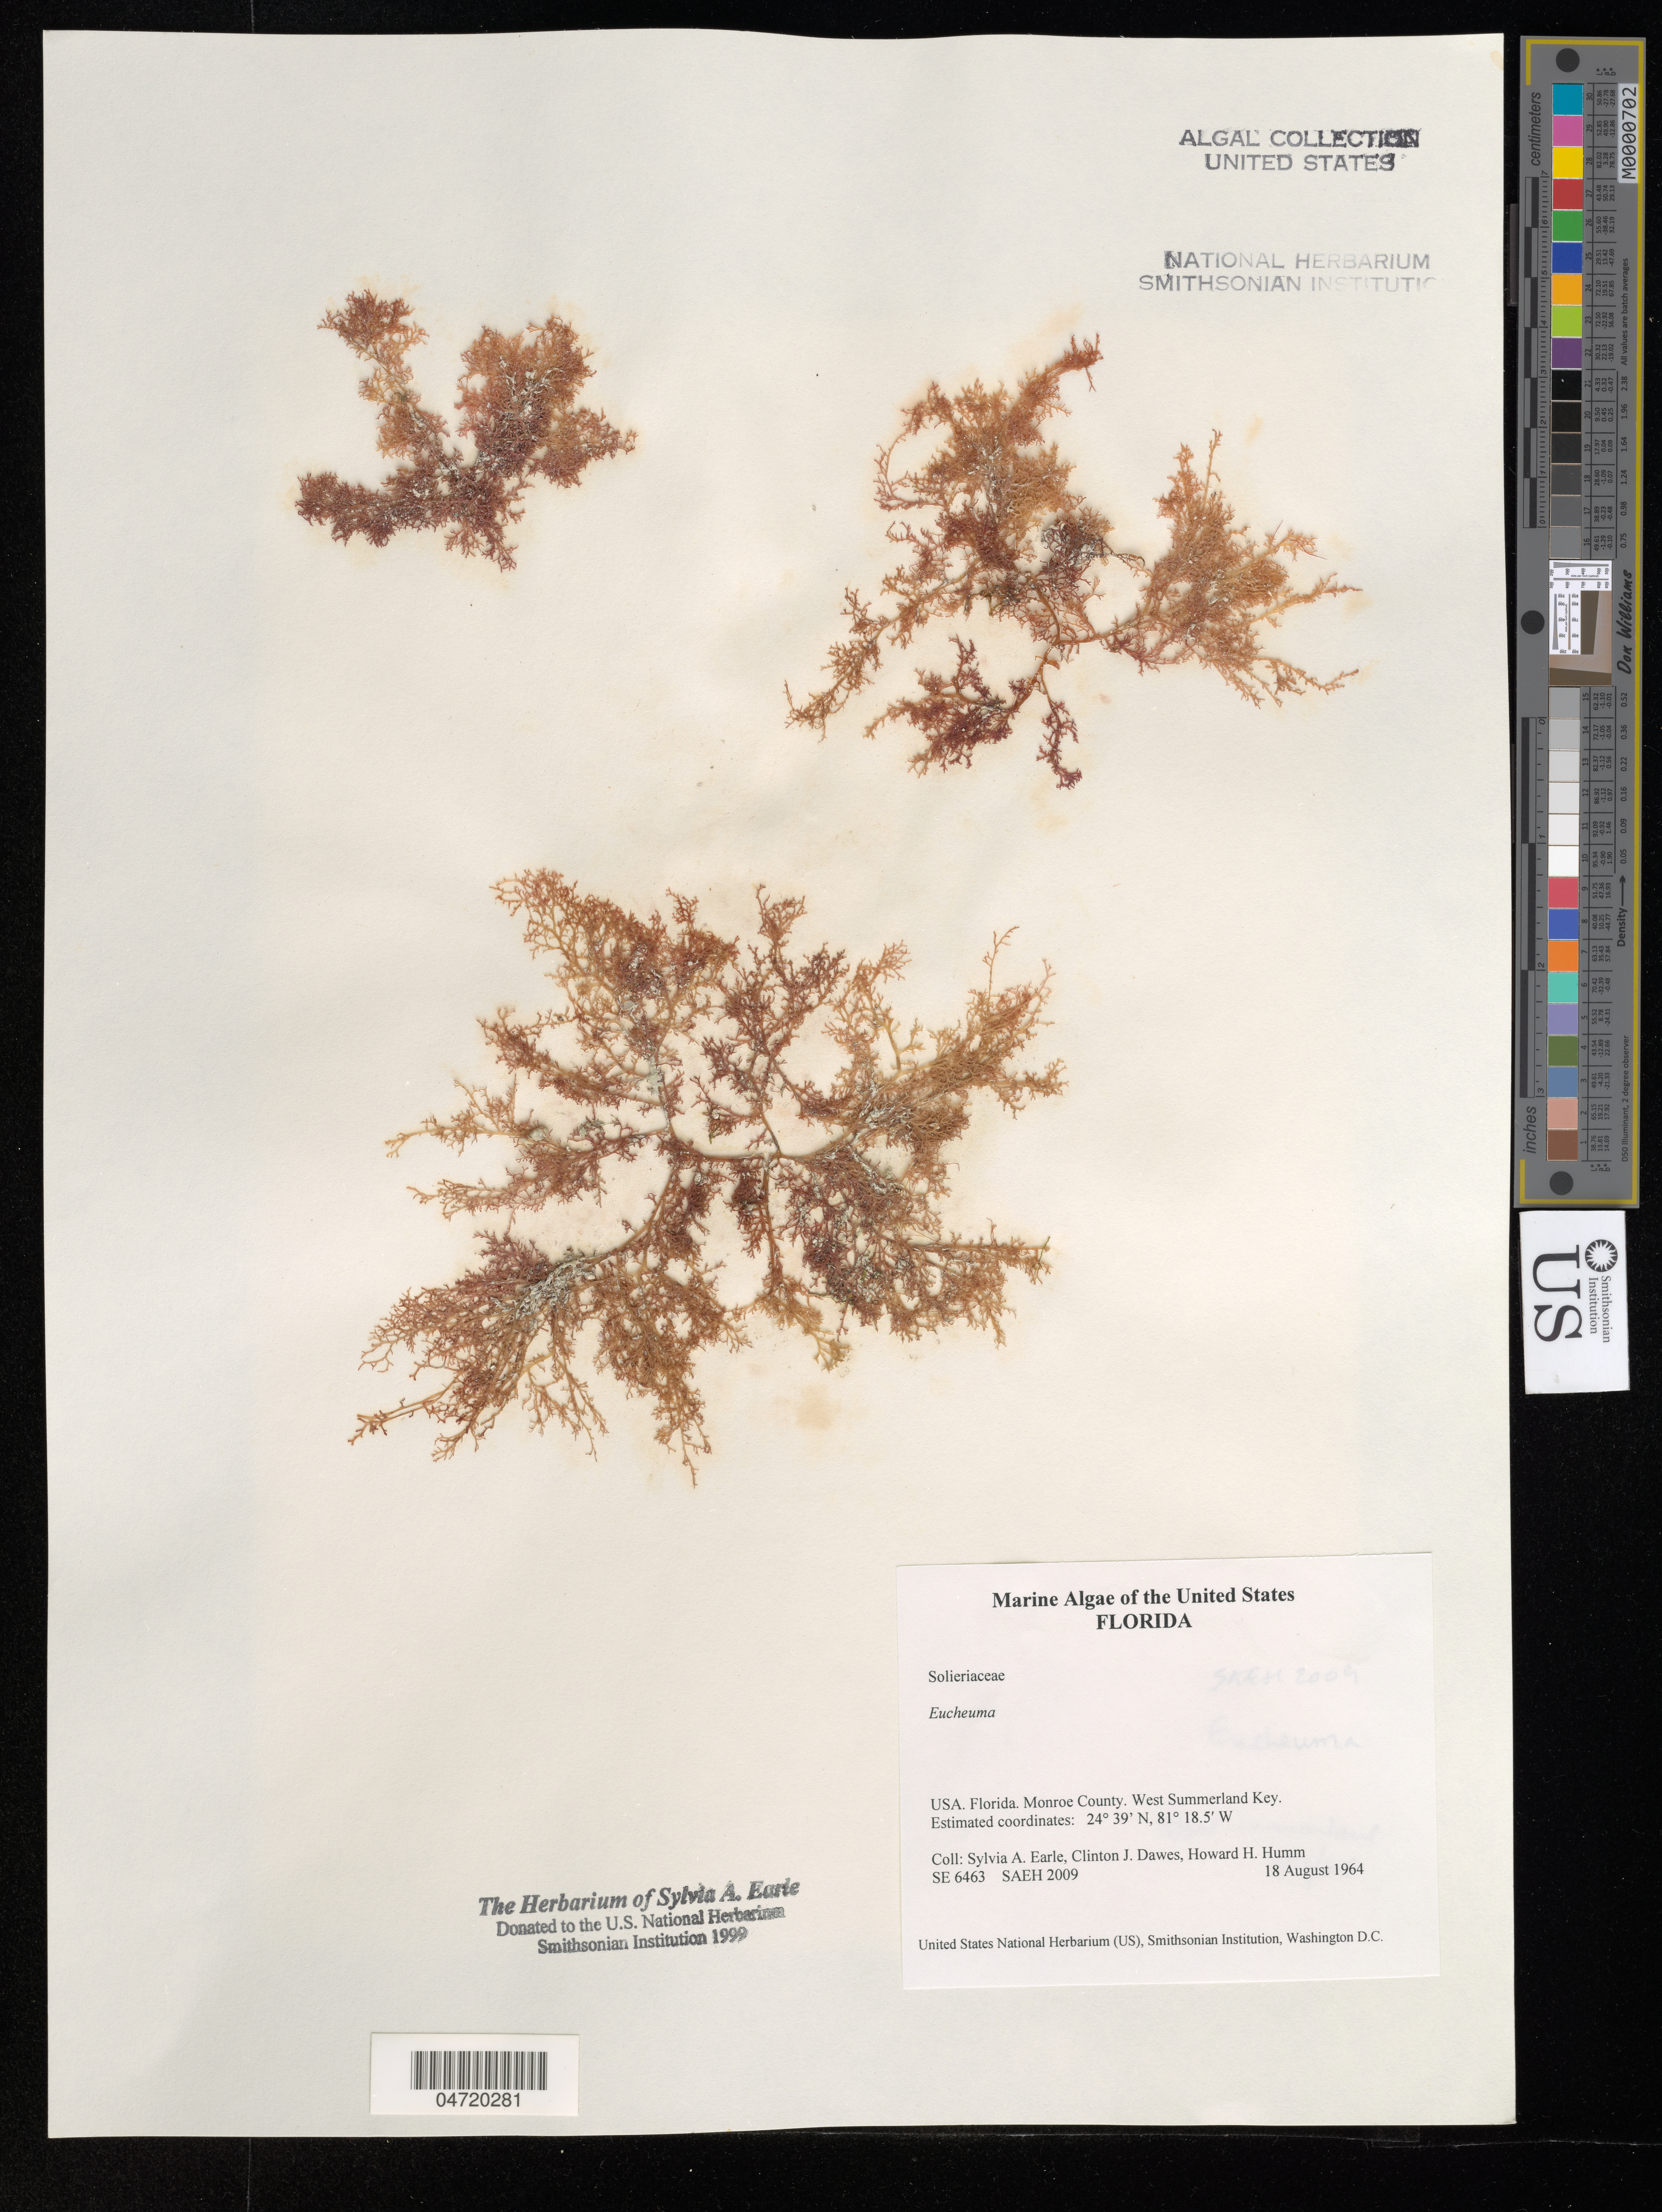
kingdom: Plantae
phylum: Rhodophyta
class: Florideophyceae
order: Gigartinales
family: Solieriaceae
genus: Eucheuma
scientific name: Eucheuma sp.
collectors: S. A. Earle, C. Dawes & H. Humm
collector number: SE6463/SAEH2009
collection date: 1964-08-18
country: United States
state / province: Florida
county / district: Monroe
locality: Monroe County. West Summerland Key.